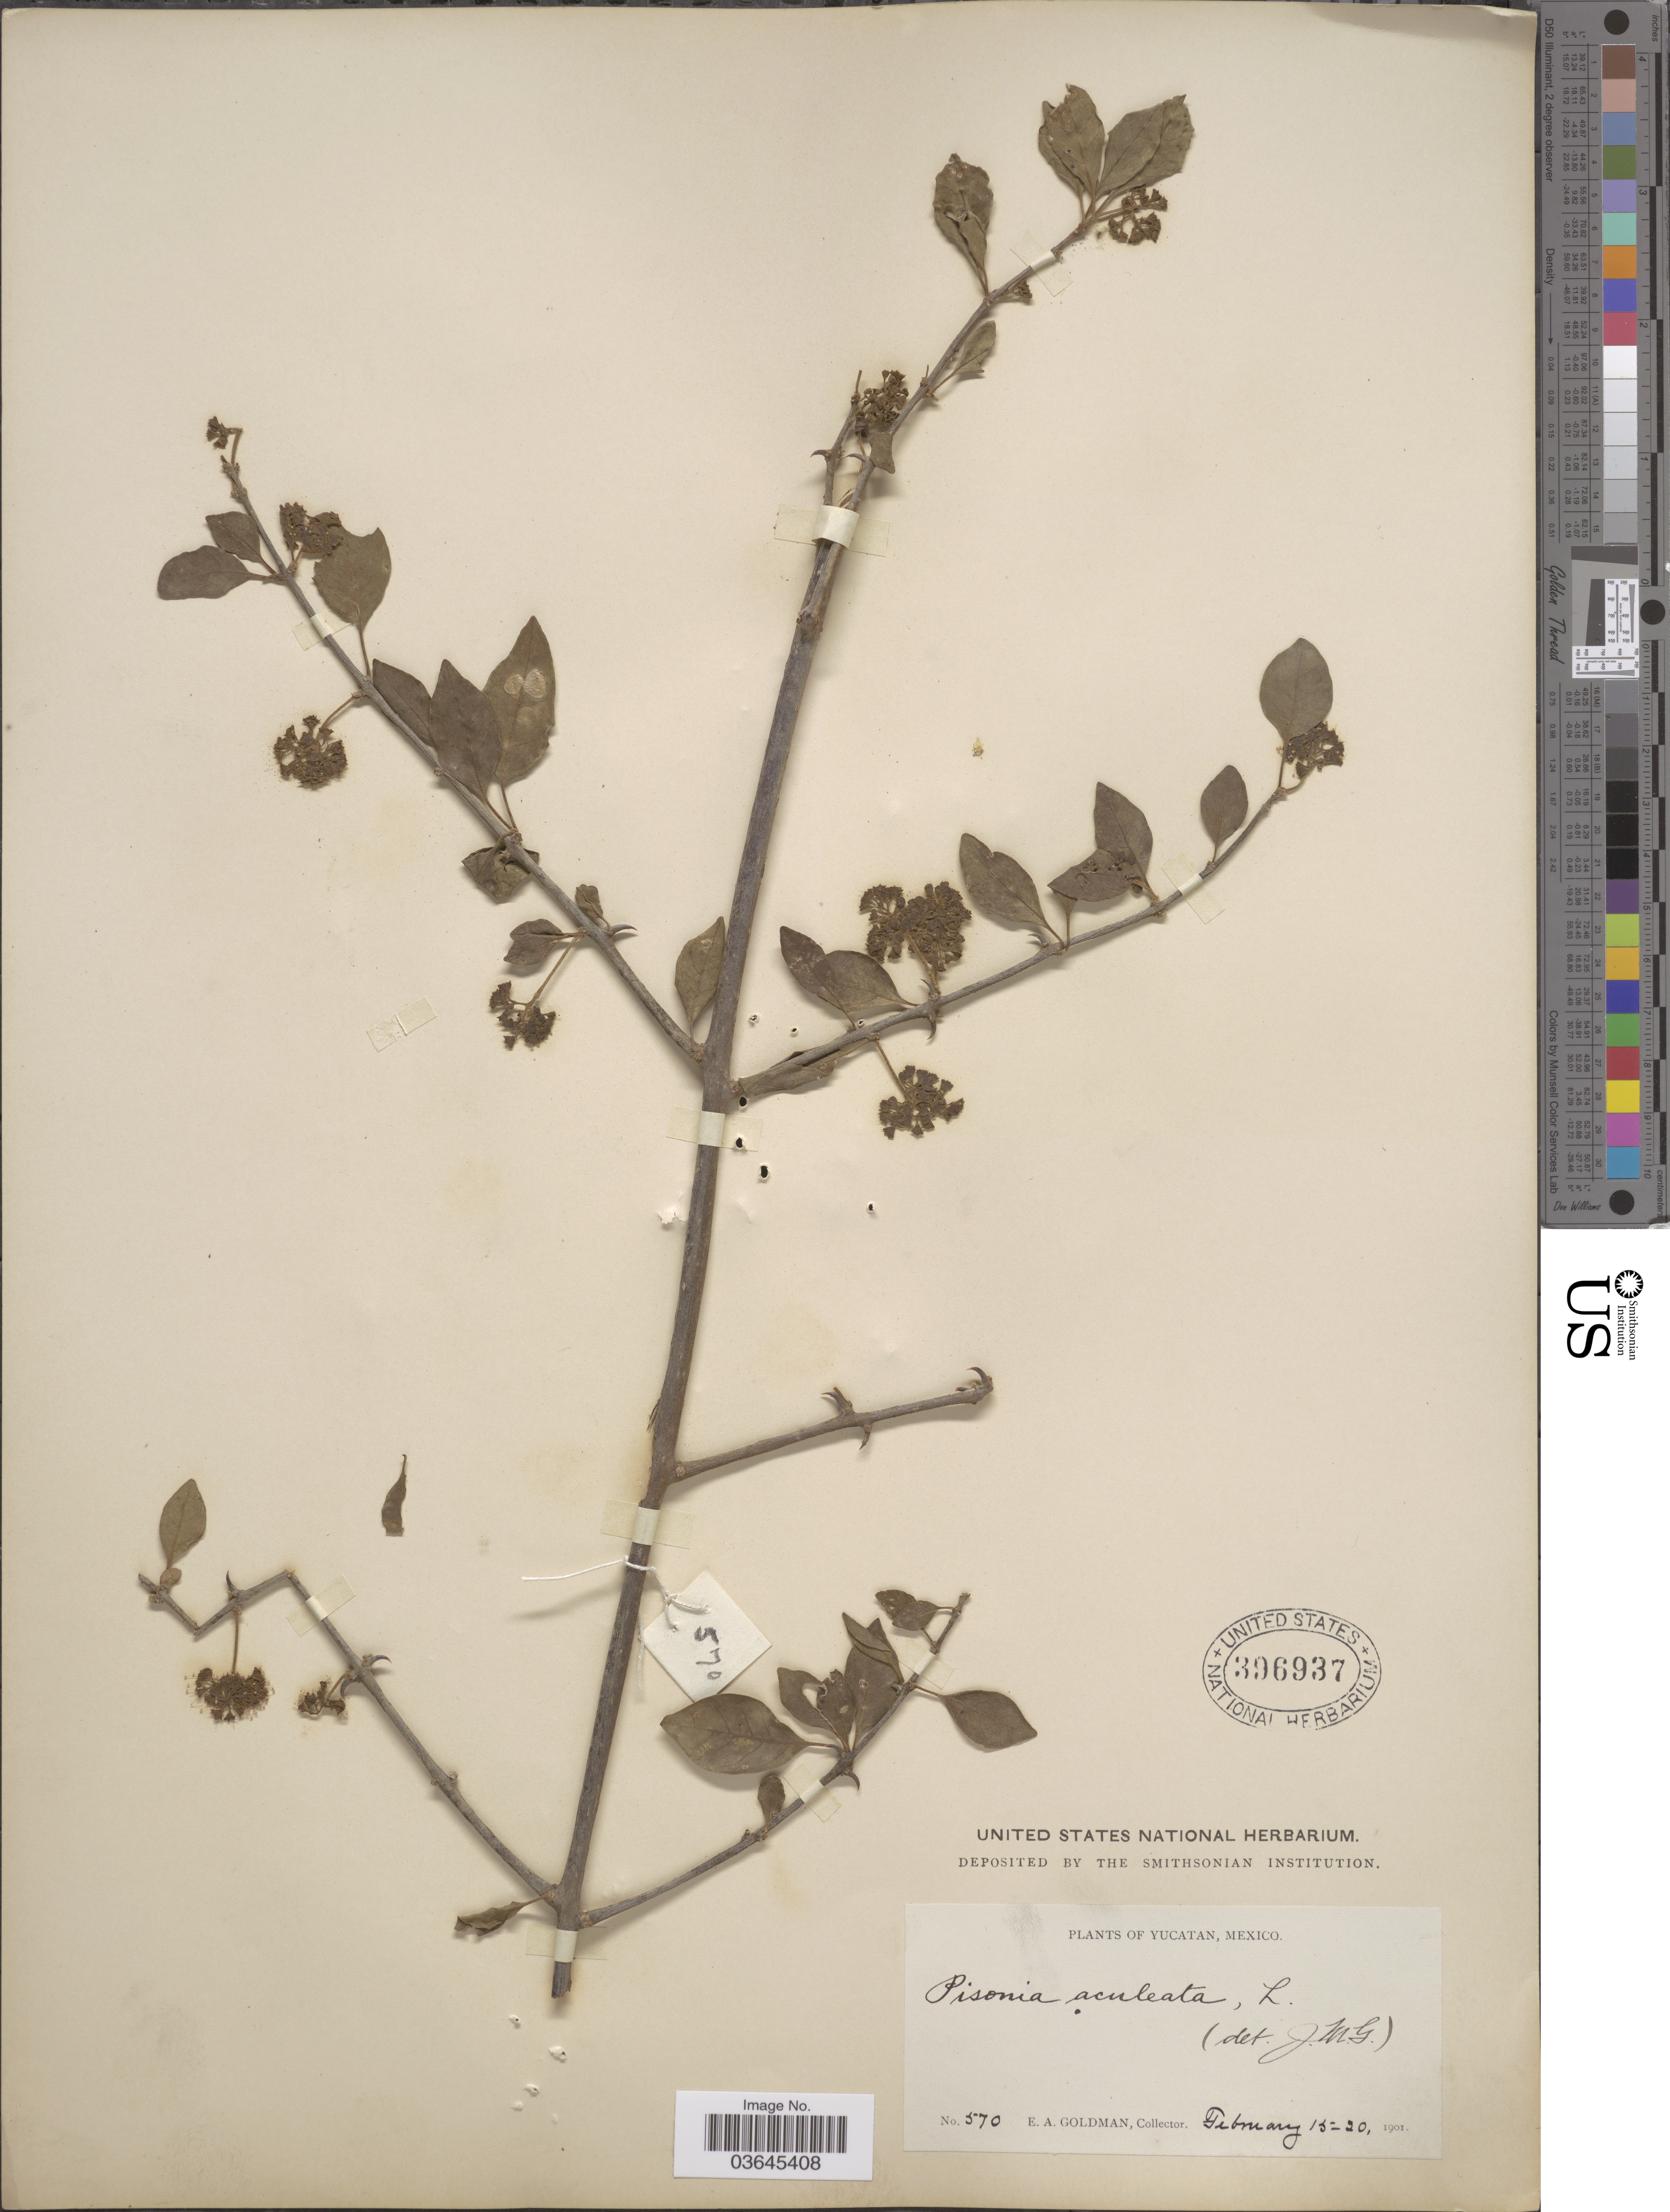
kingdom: Plantae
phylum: Tracheophyta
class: Magnoliopsida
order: Caryophyllales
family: Nyctaginaceae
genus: Pisonia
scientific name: Pisonia aculeata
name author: L.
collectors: E. A. Goldman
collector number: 570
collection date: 1901-02-15/1901-02-20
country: Mexico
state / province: Yucatán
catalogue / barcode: US 396937